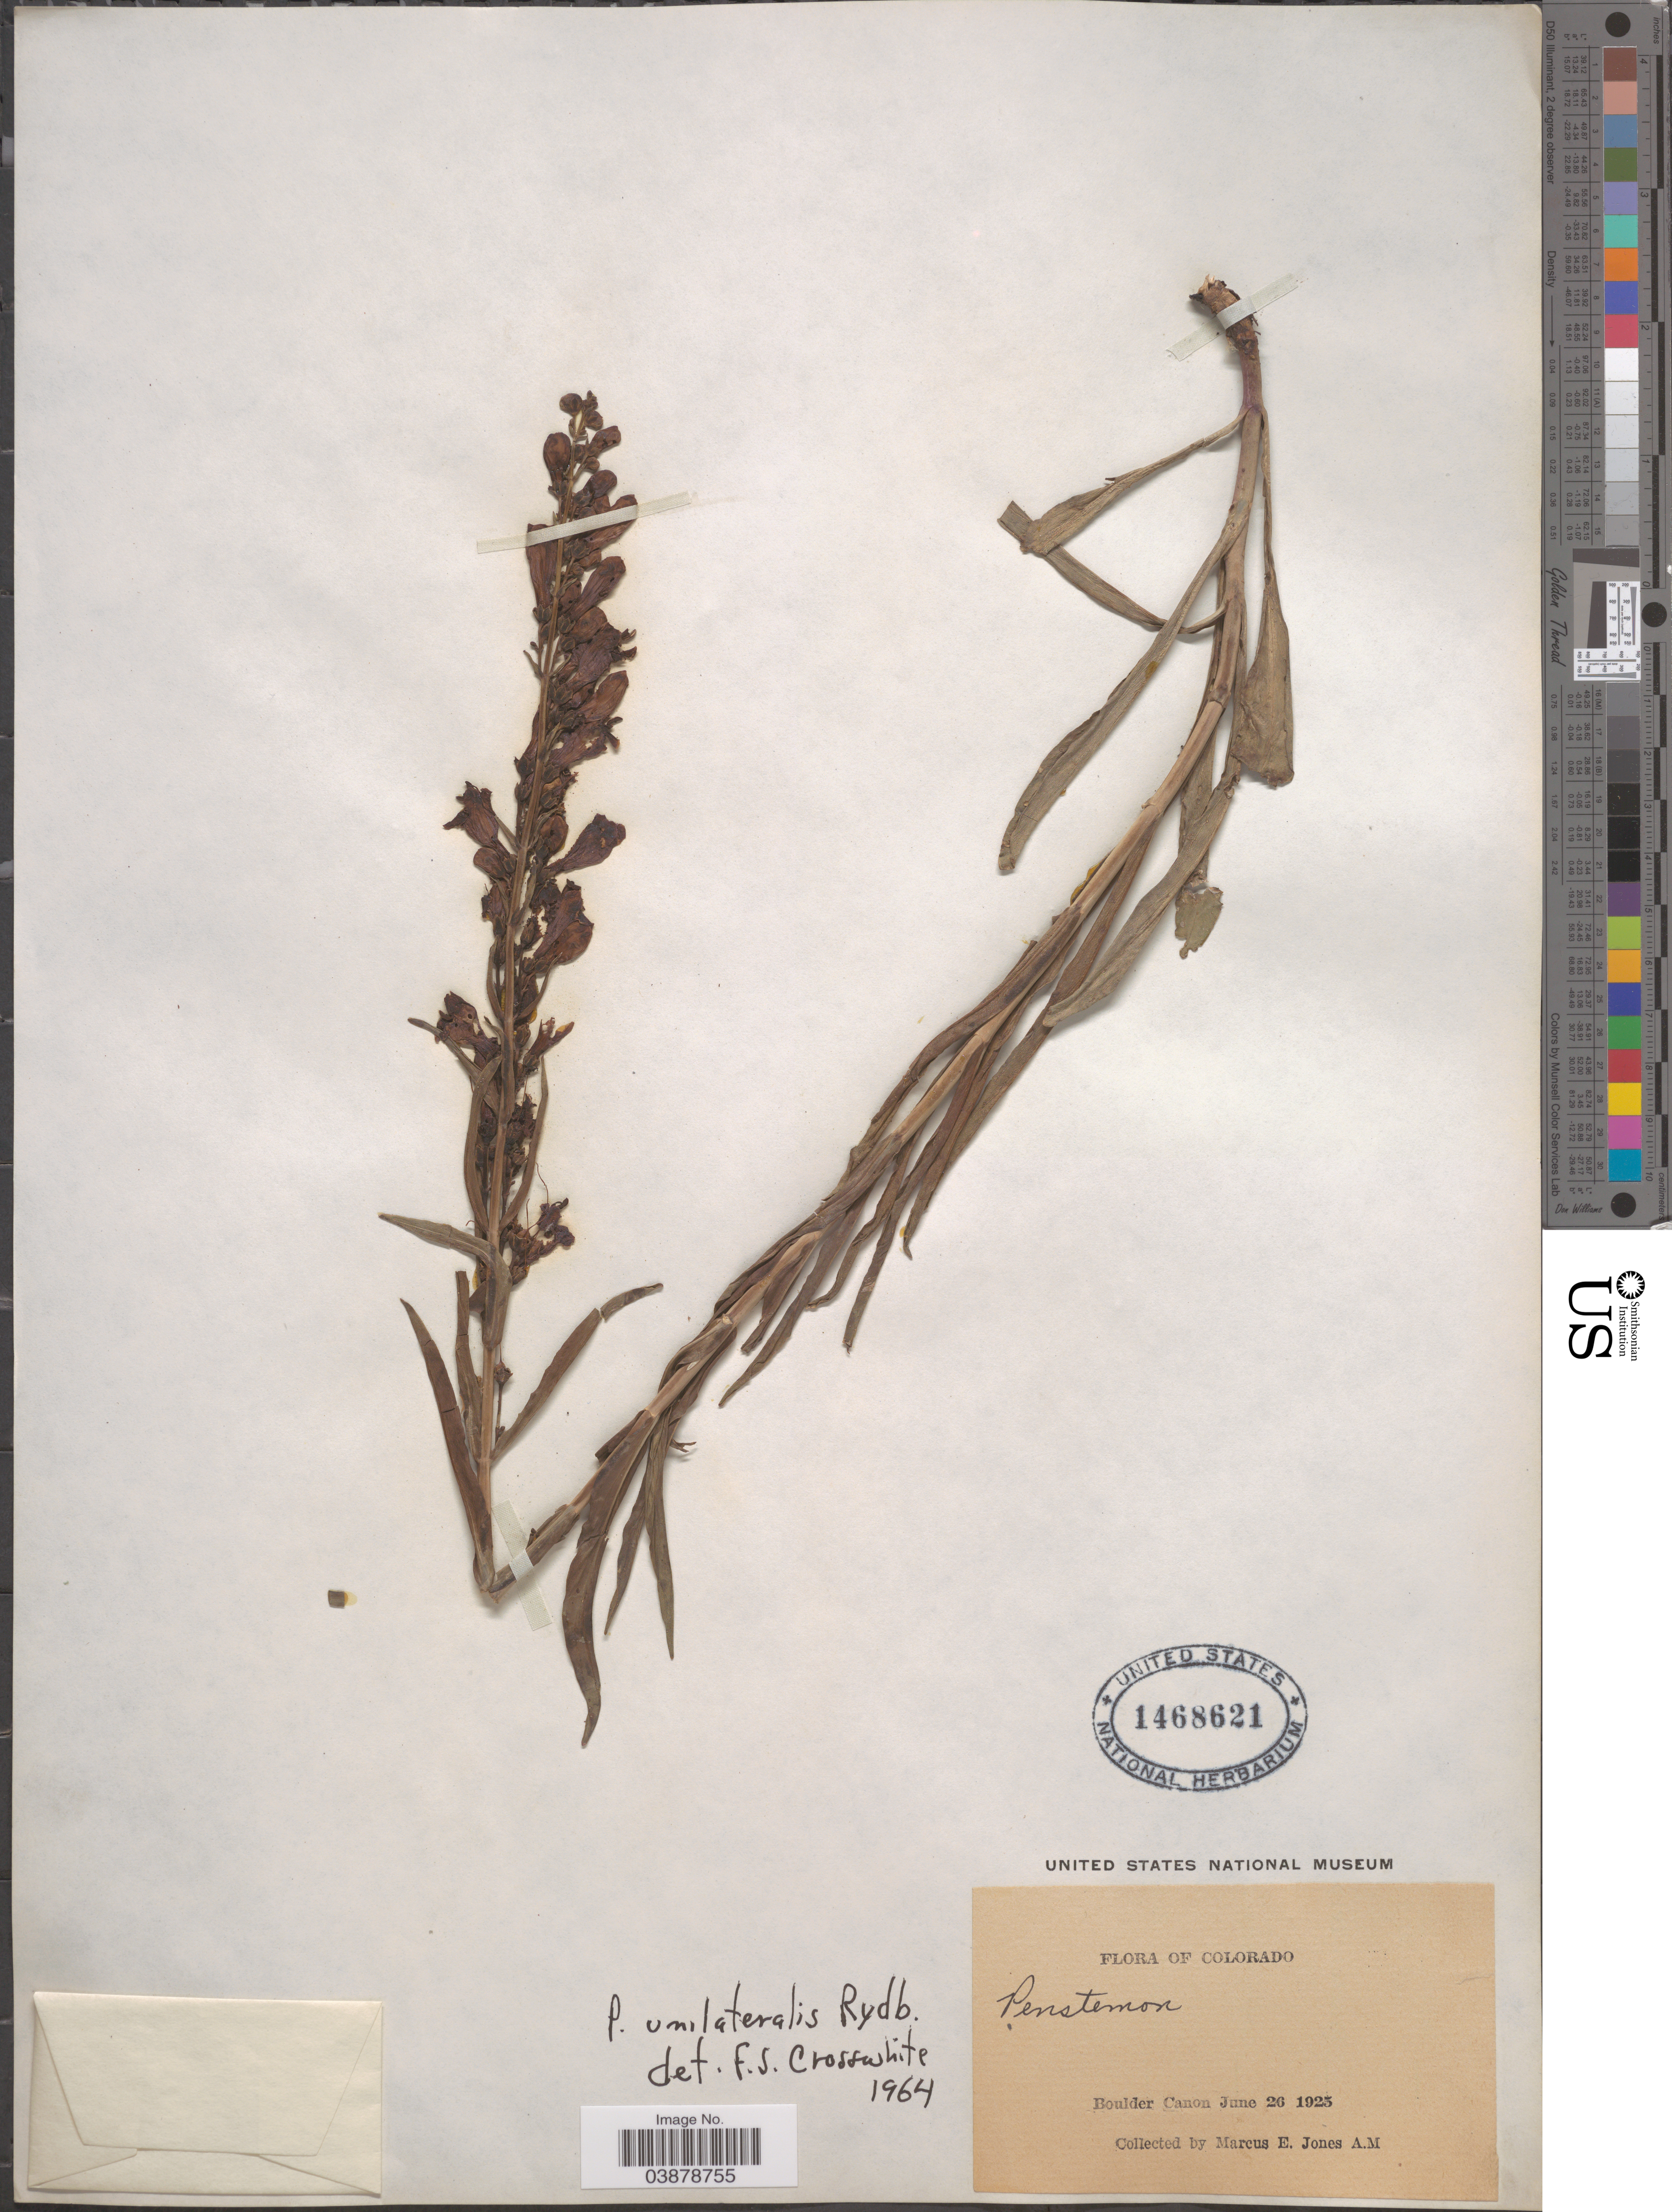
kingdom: Plantae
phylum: Tracheophyta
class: Magnoliopsida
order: Lamiales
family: Plantaginaceae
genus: Penstemon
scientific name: Penstemon unilateralis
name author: Rydb.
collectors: M. E. Jones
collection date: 1925-06-26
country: United States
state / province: Colorado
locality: Boulder Canon.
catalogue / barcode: US 1468621